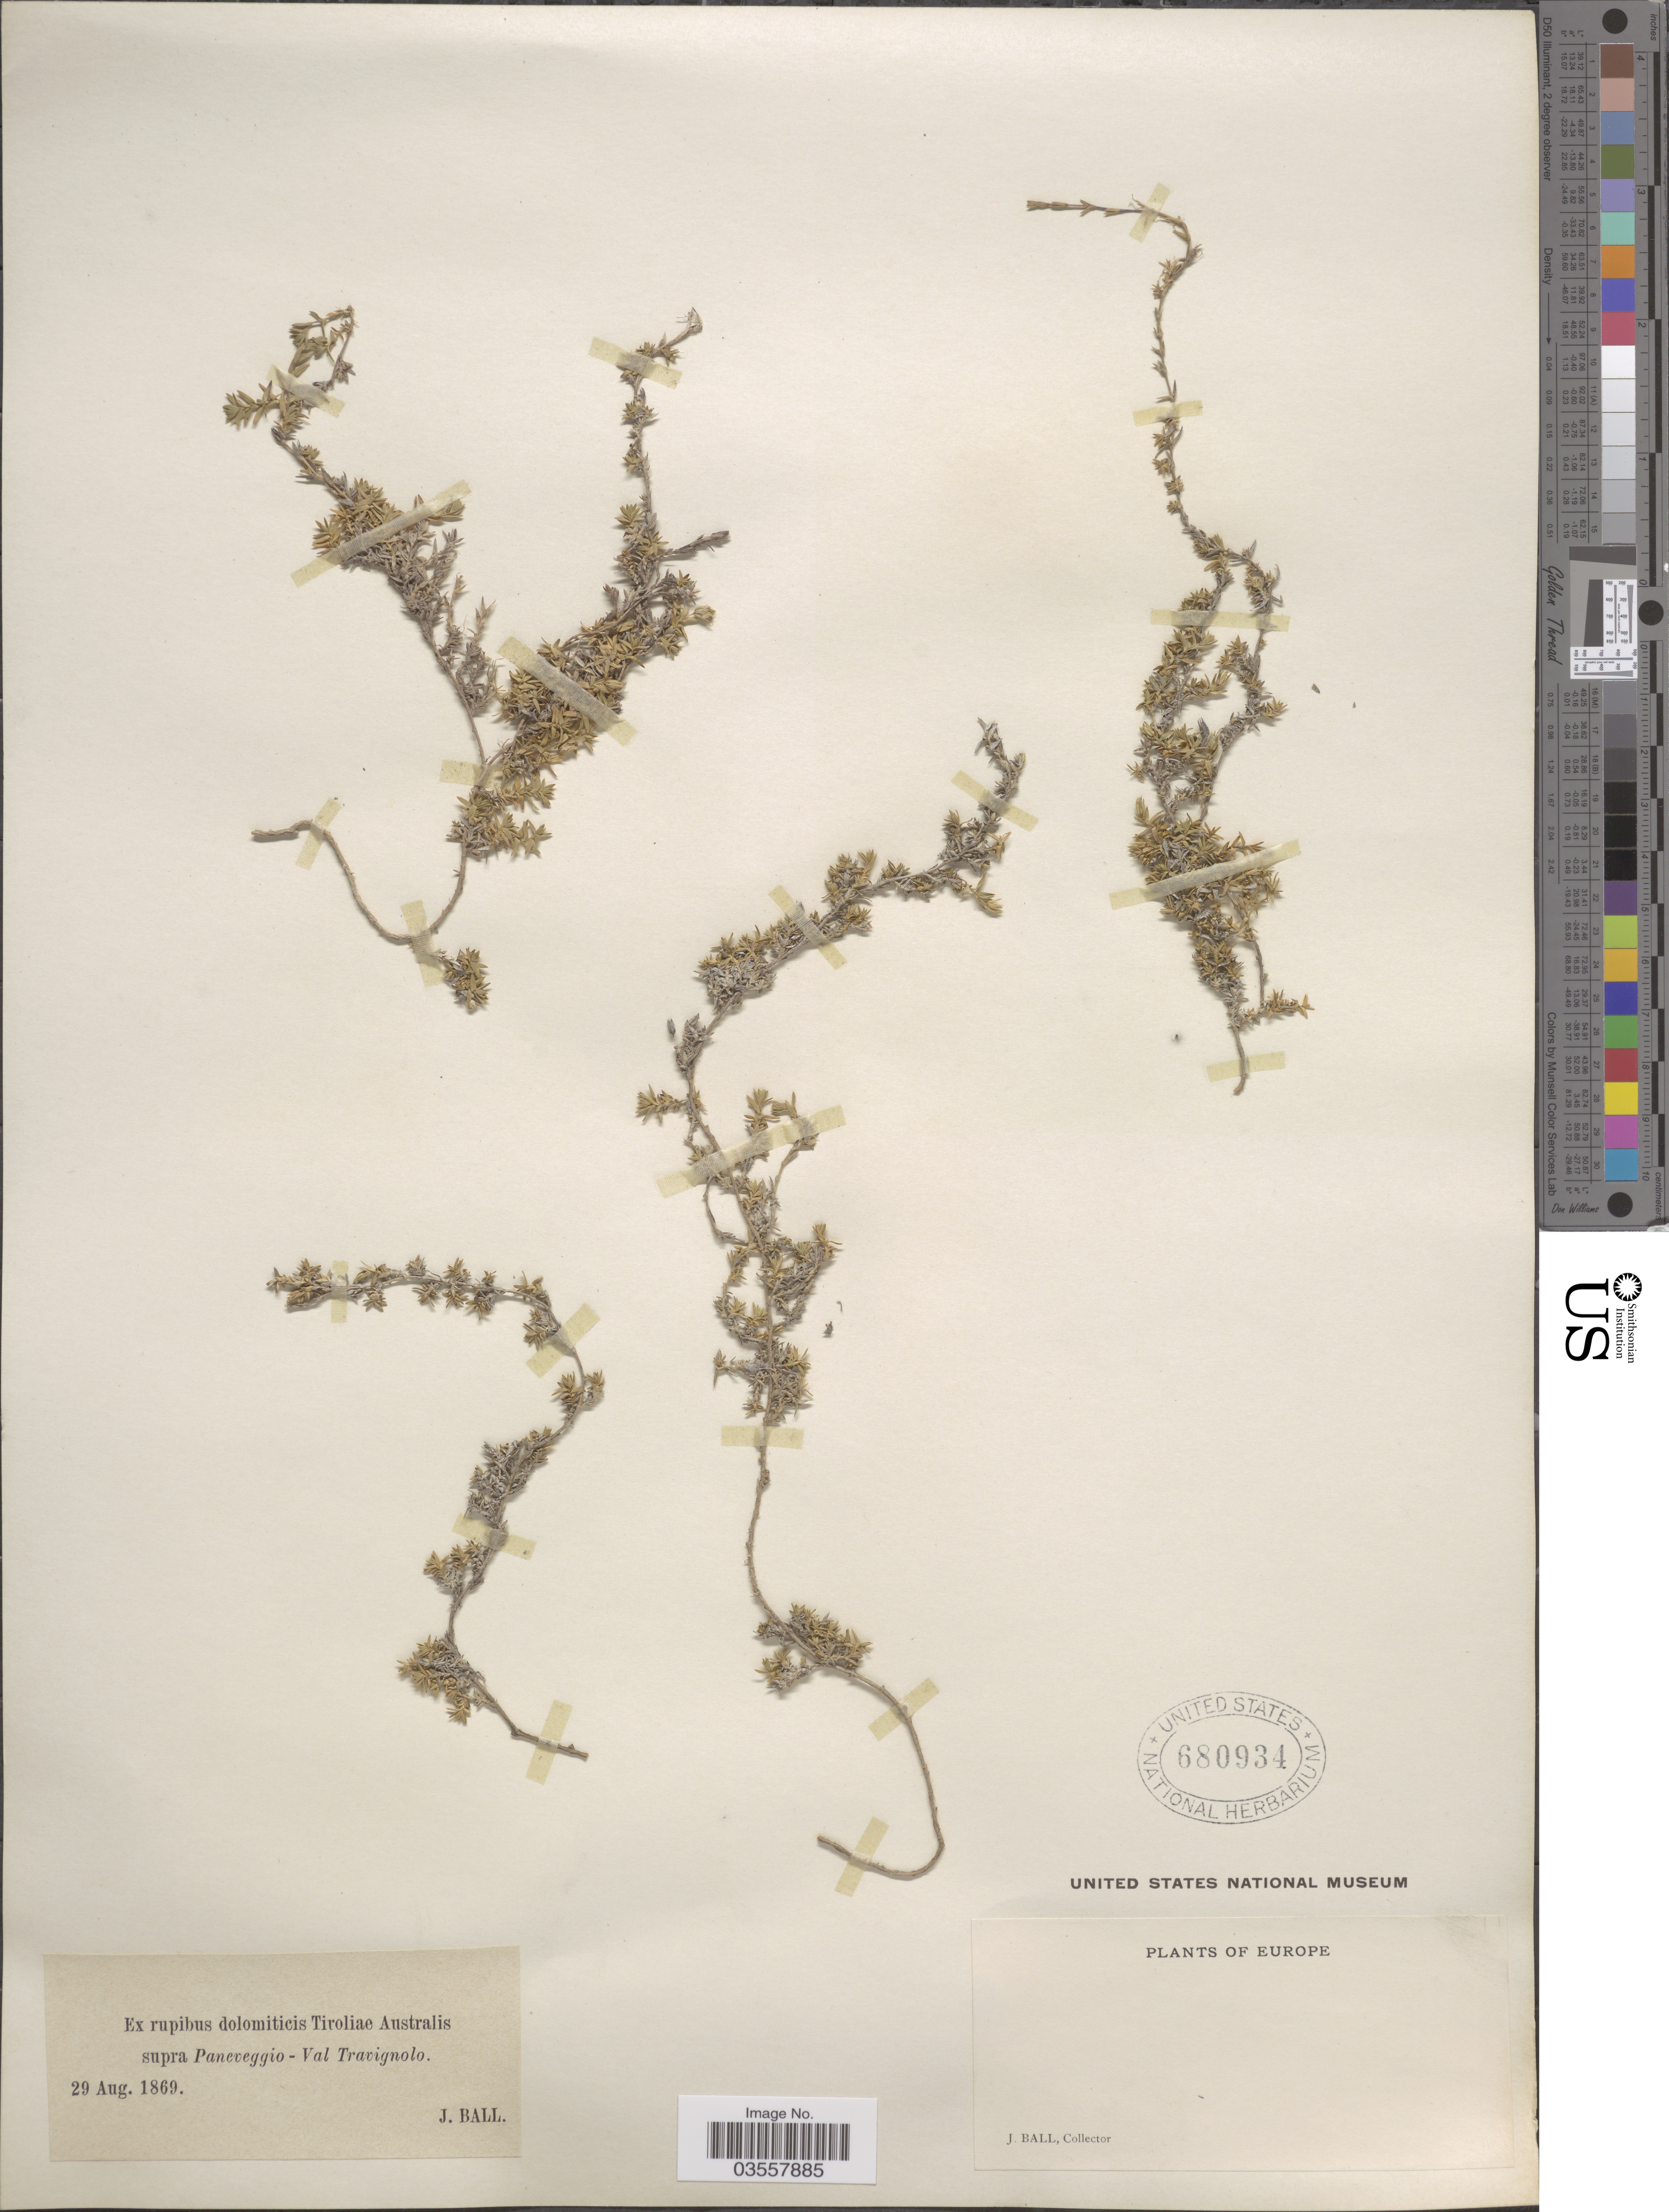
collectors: J. Ball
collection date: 1869-08-29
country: Italy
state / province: Trentino-Alto Adige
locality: Ex rupibus dolomiticis Tiroliae Australis supra Paneveggio - Val Travignolo. Europe.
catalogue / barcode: US 680934